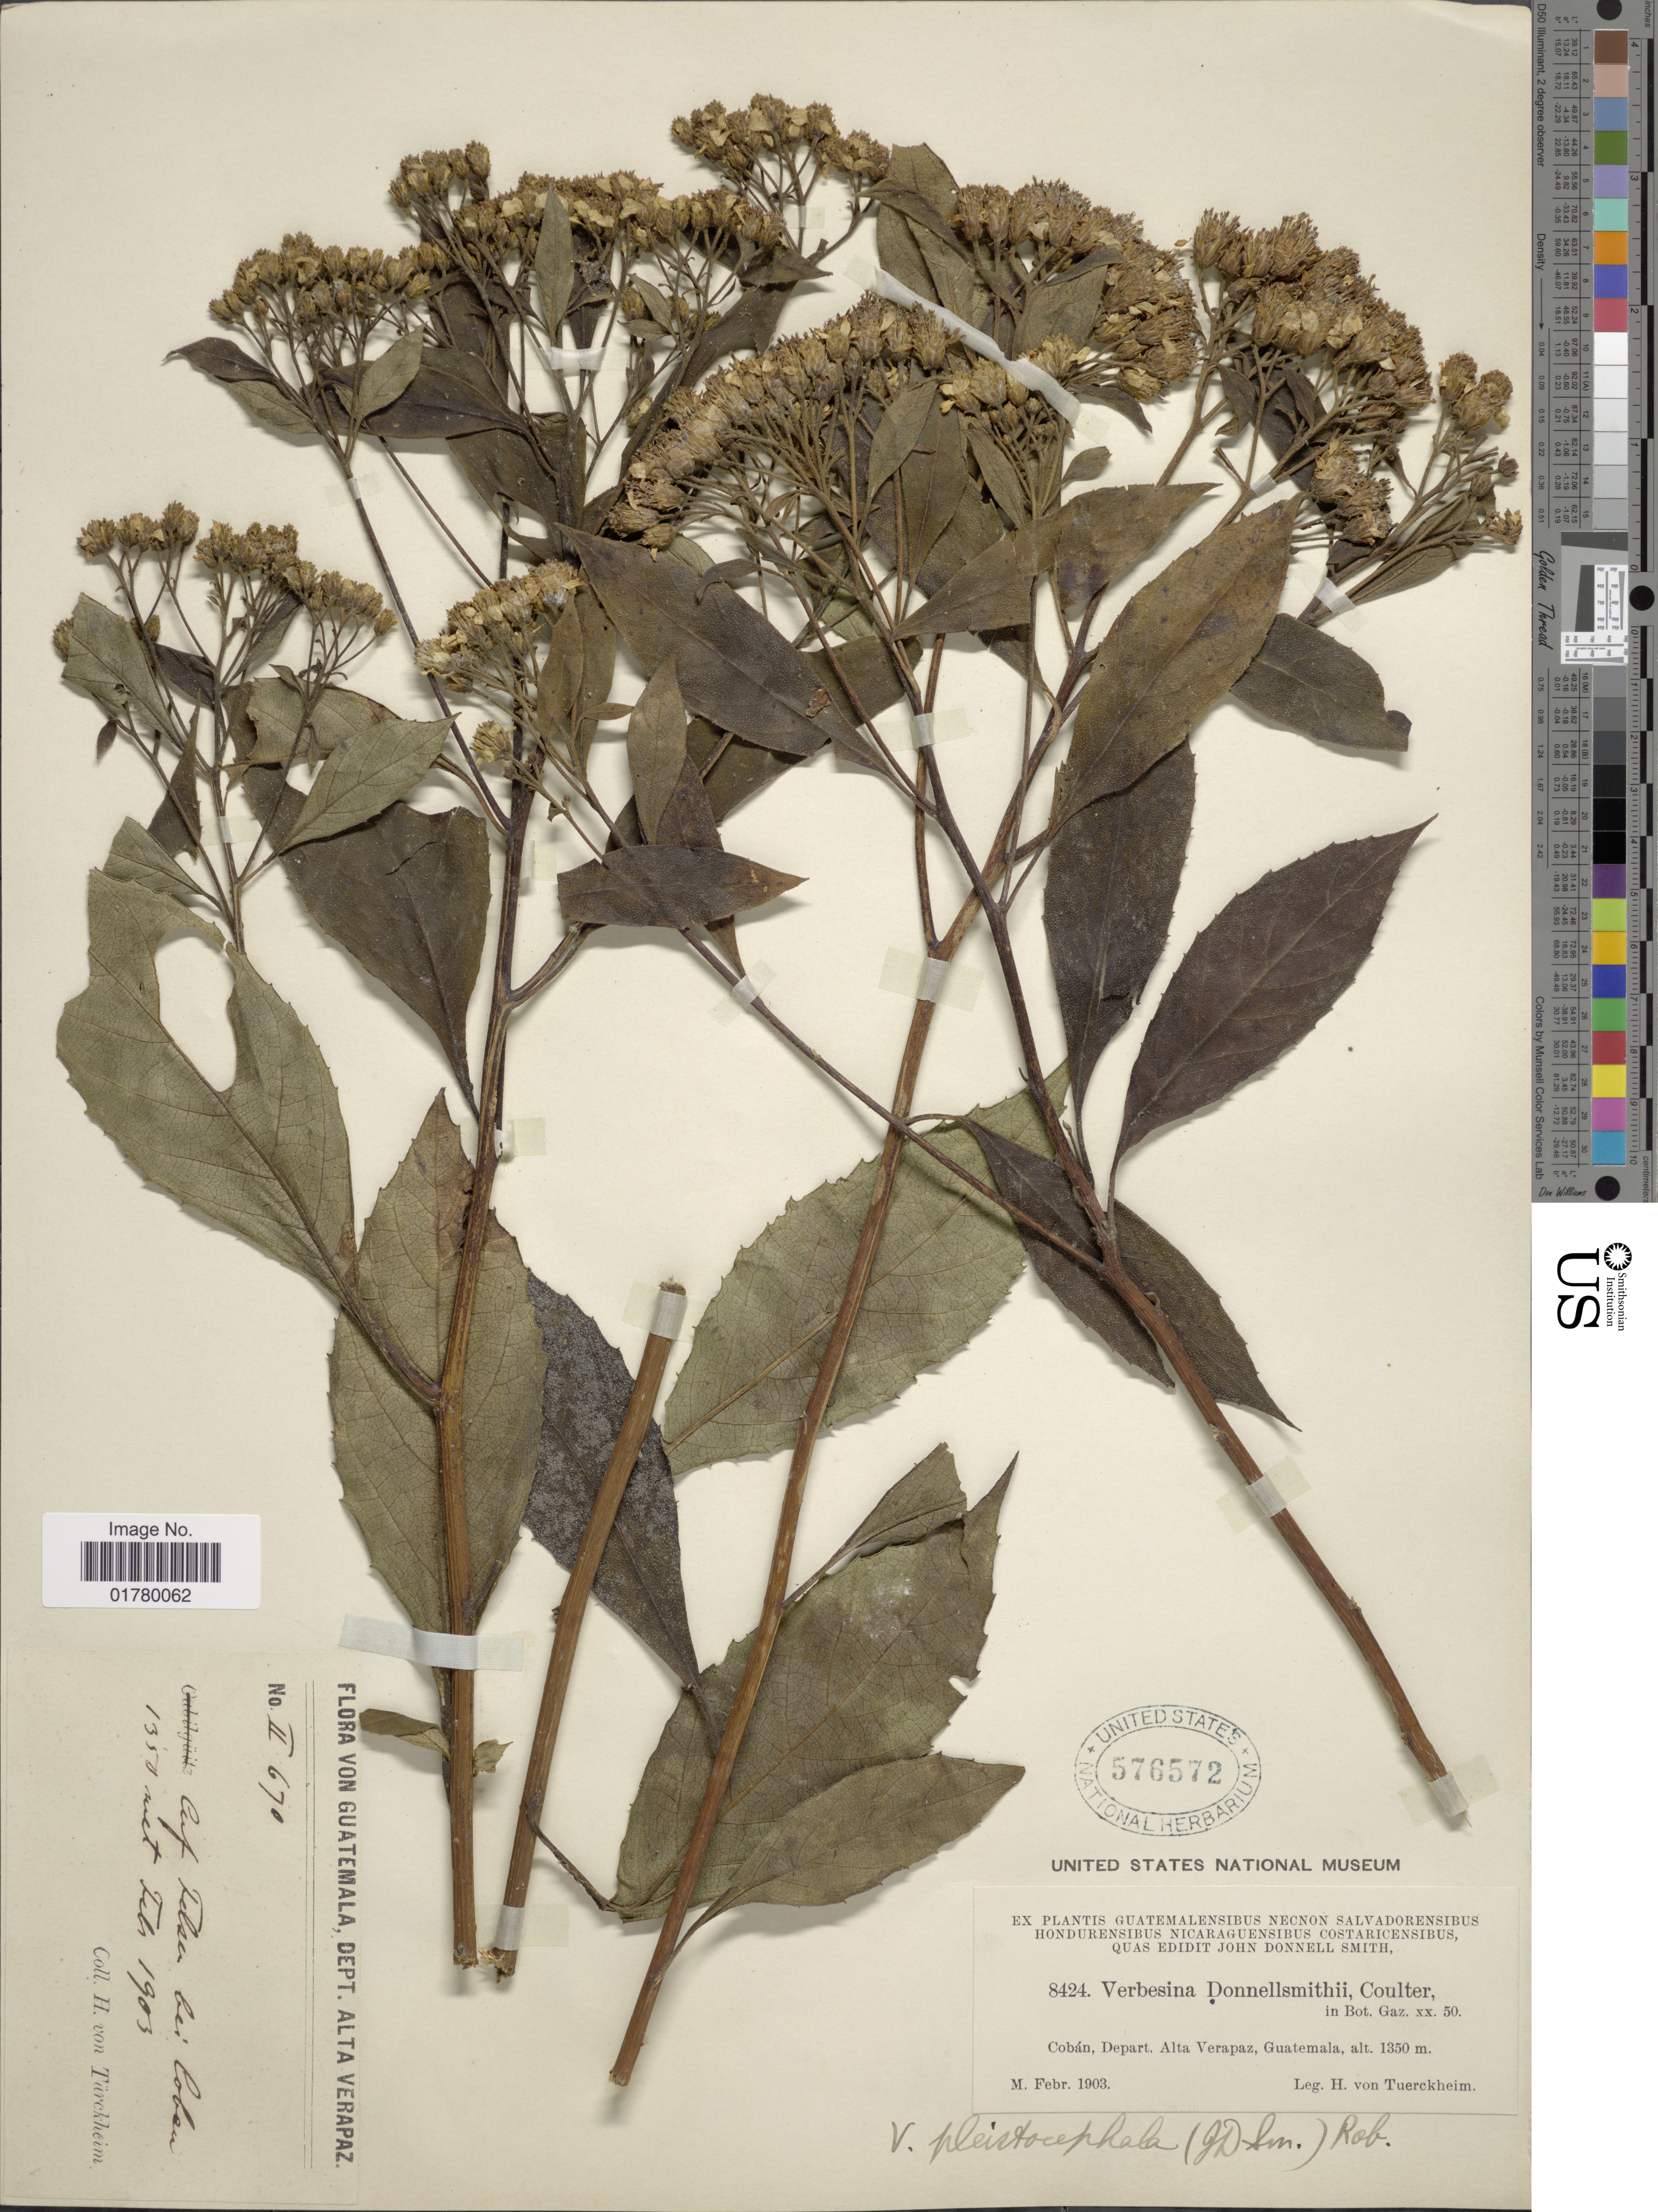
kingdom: Plantae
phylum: Tracheophyta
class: Magnoliopsida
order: Asterales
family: Asteraceae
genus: Verbesina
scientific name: Verbesina pleistocephala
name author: (Donn. Sm.) B.L. Rob.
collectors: H. von Tuerckheim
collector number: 8424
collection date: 1903-02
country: Guatemala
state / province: Alta Verapaz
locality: Cobán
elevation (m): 1350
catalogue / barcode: US 576572